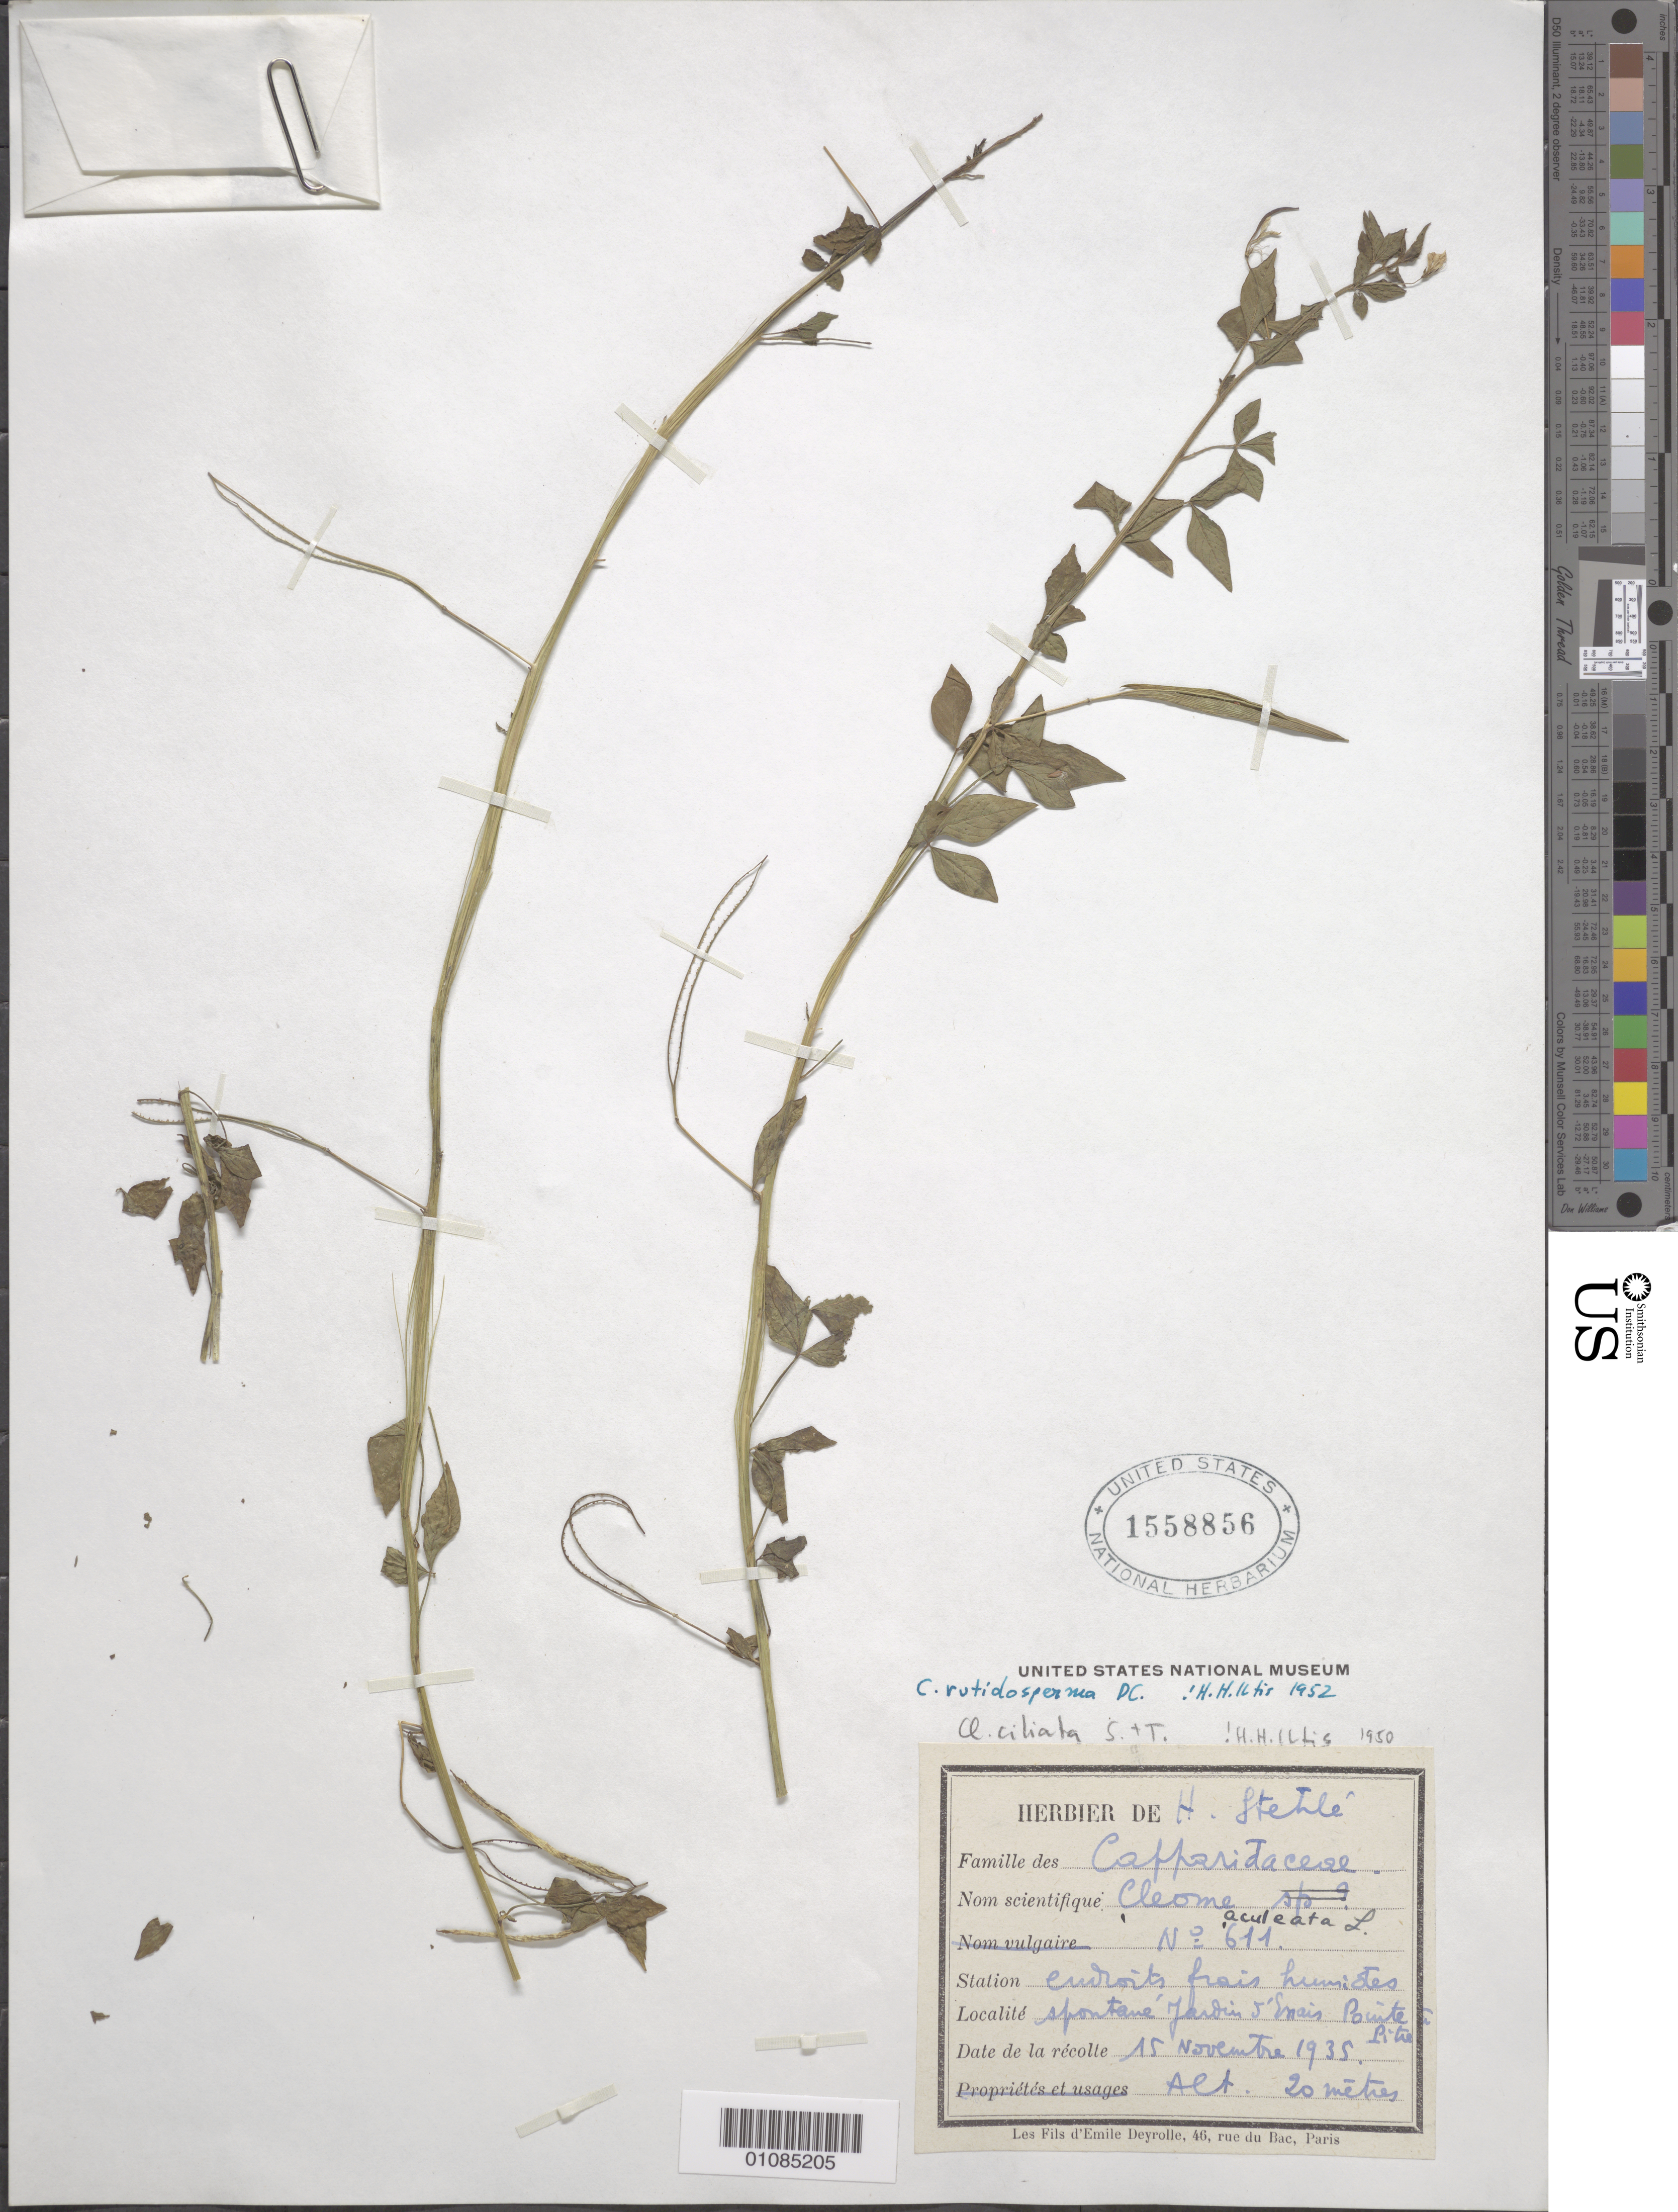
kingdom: Plantae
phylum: Tracheophyta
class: Magnoliopsida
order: Brassicales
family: Cleomaceae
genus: Sieruela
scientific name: Sieruela rutidosperma var. rutidosperma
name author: (DC.) Roalson & J.C. Hall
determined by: Strong, Mark T., (BOT), Smithsonian Institution - National Museum of Natural History (UNITED STATES)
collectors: H. Stehlé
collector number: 611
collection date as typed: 15 Nov 1935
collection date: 1935-11-15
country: Guadeloupe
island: Grande Terre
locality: Point-a-Pitre.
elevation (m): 20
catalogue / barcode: US 1558856